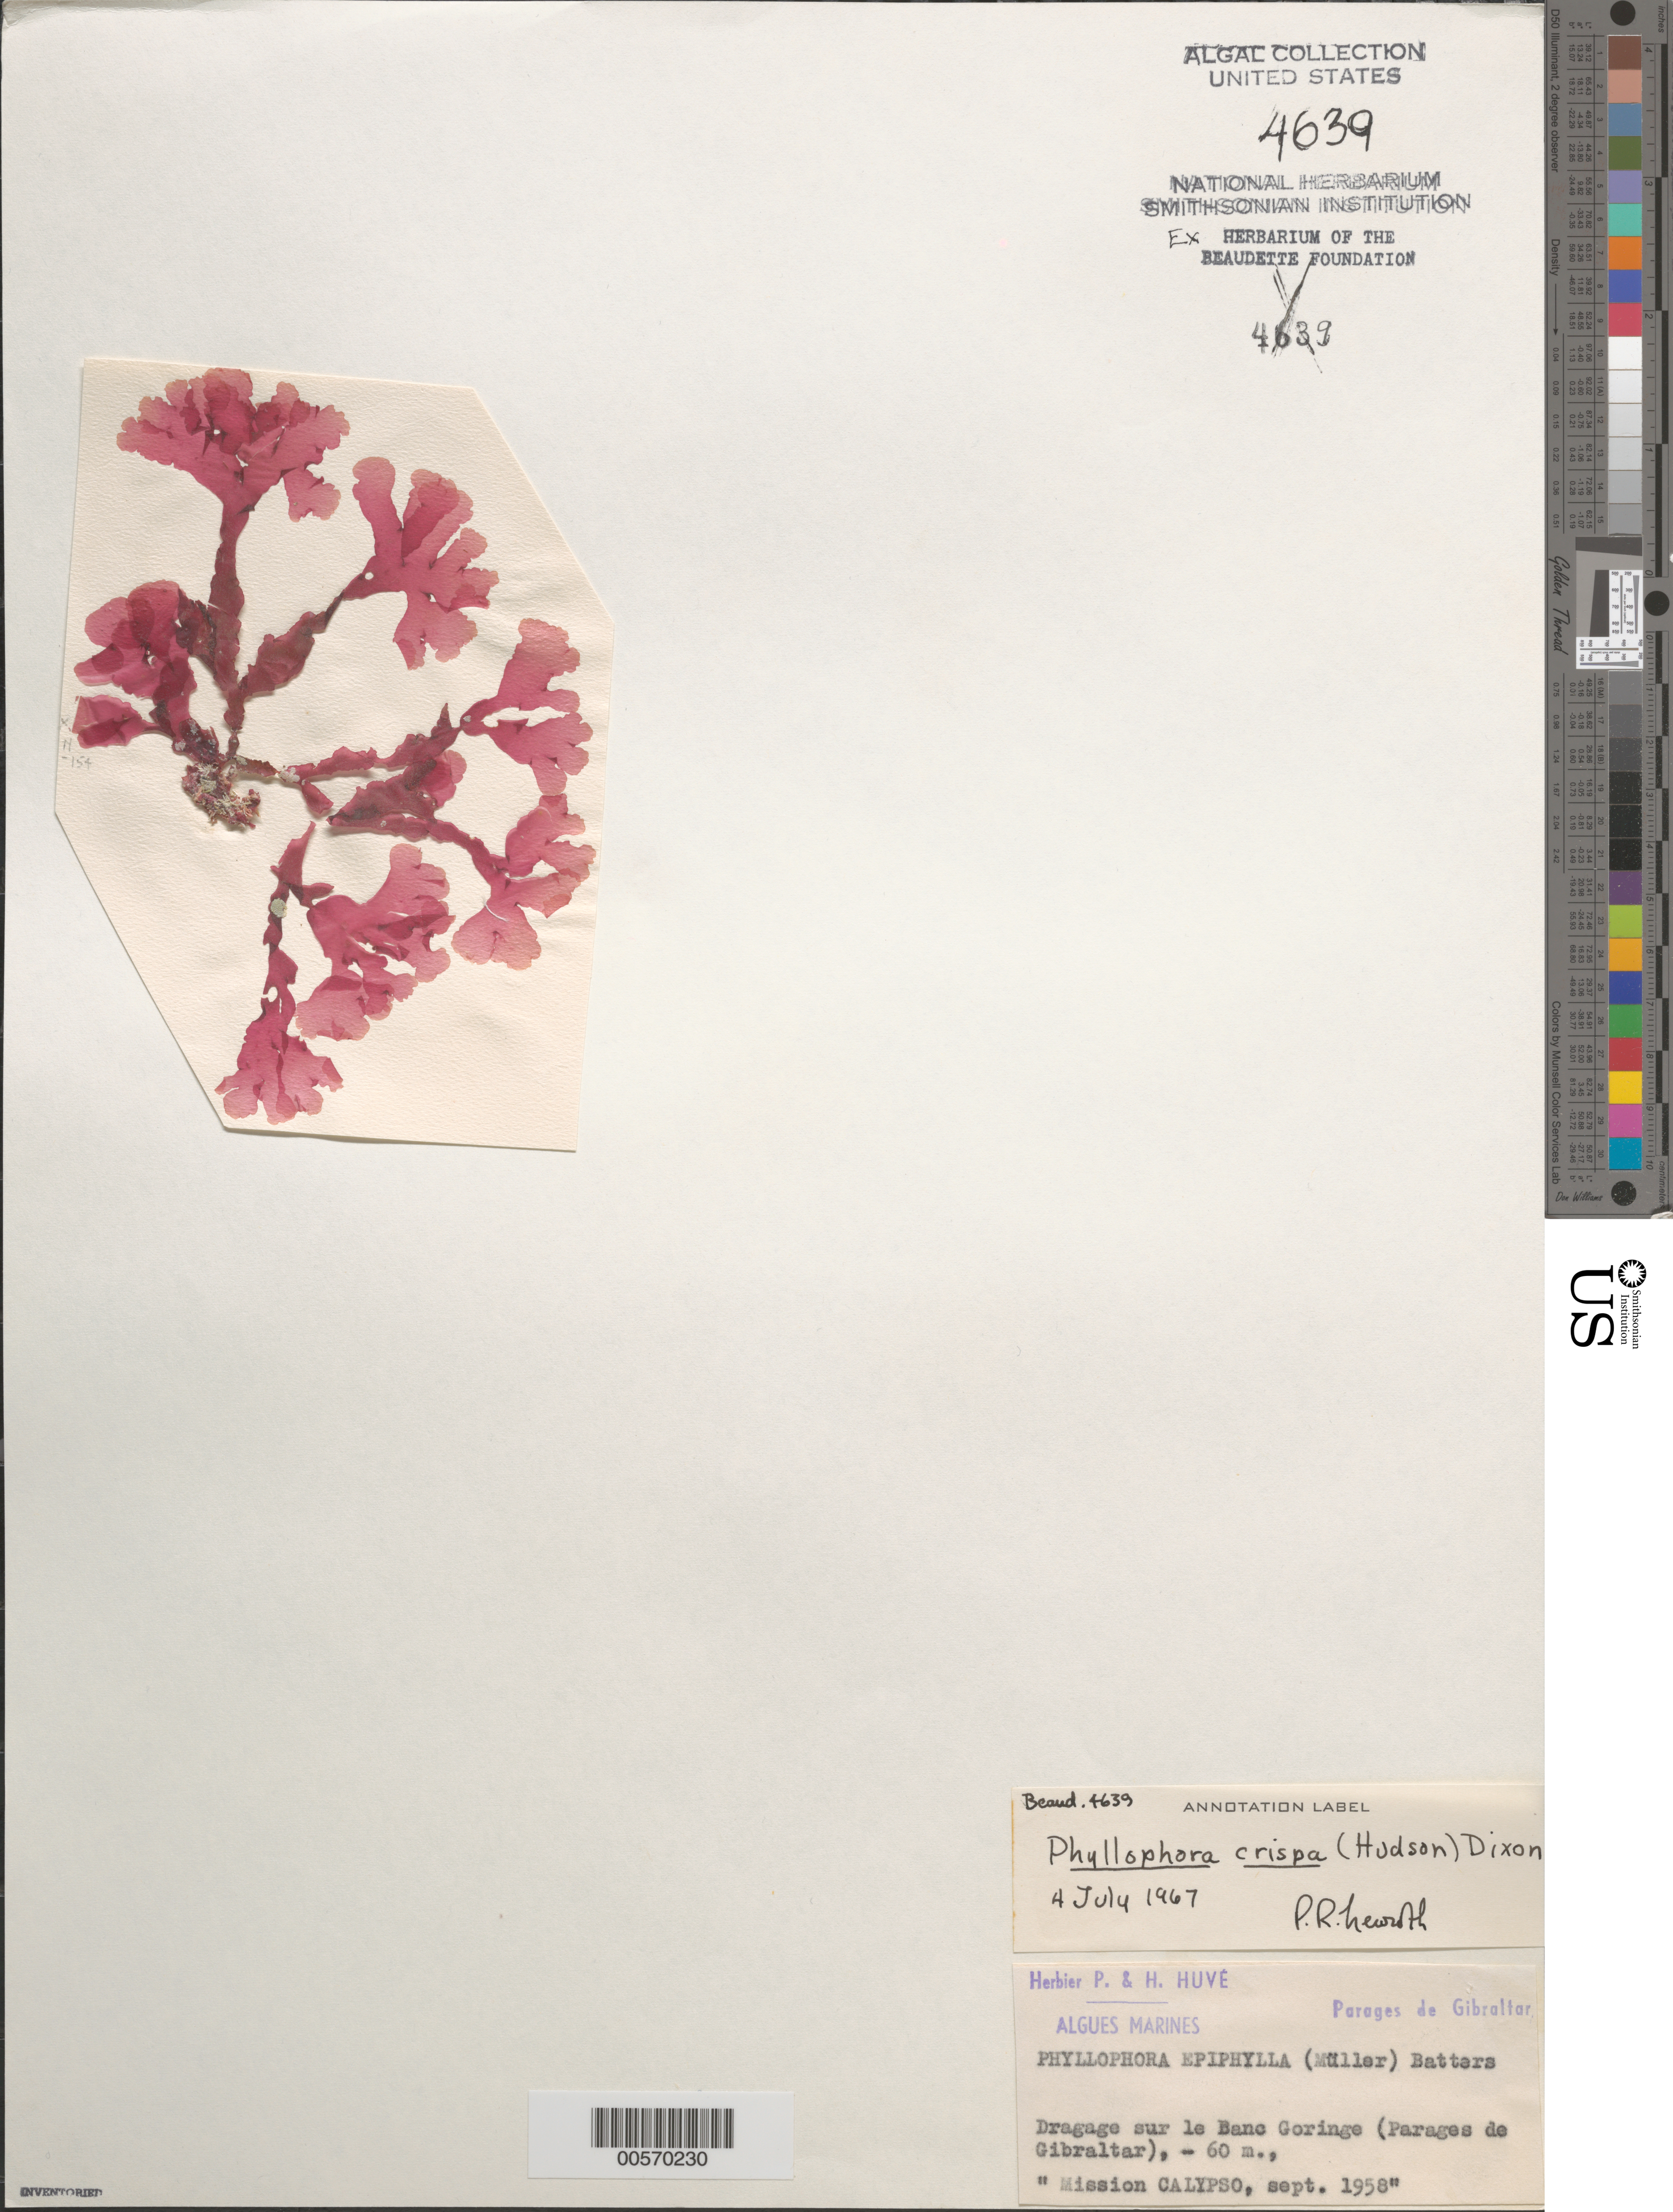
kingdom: Plantae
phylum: Rhodophyta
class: Florideophyceae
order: Gigartinales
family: Phyllophoraceae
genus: Phyllophora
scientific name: Phyllophora crispa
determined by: Newroth, P. R.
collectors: P. Huve & H. Huve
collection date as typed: Sep 1958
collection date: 1958-09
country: Spain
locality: Banc goringe, strait of gibraltar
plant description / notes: Country may be Morocco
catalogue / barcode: US 4639